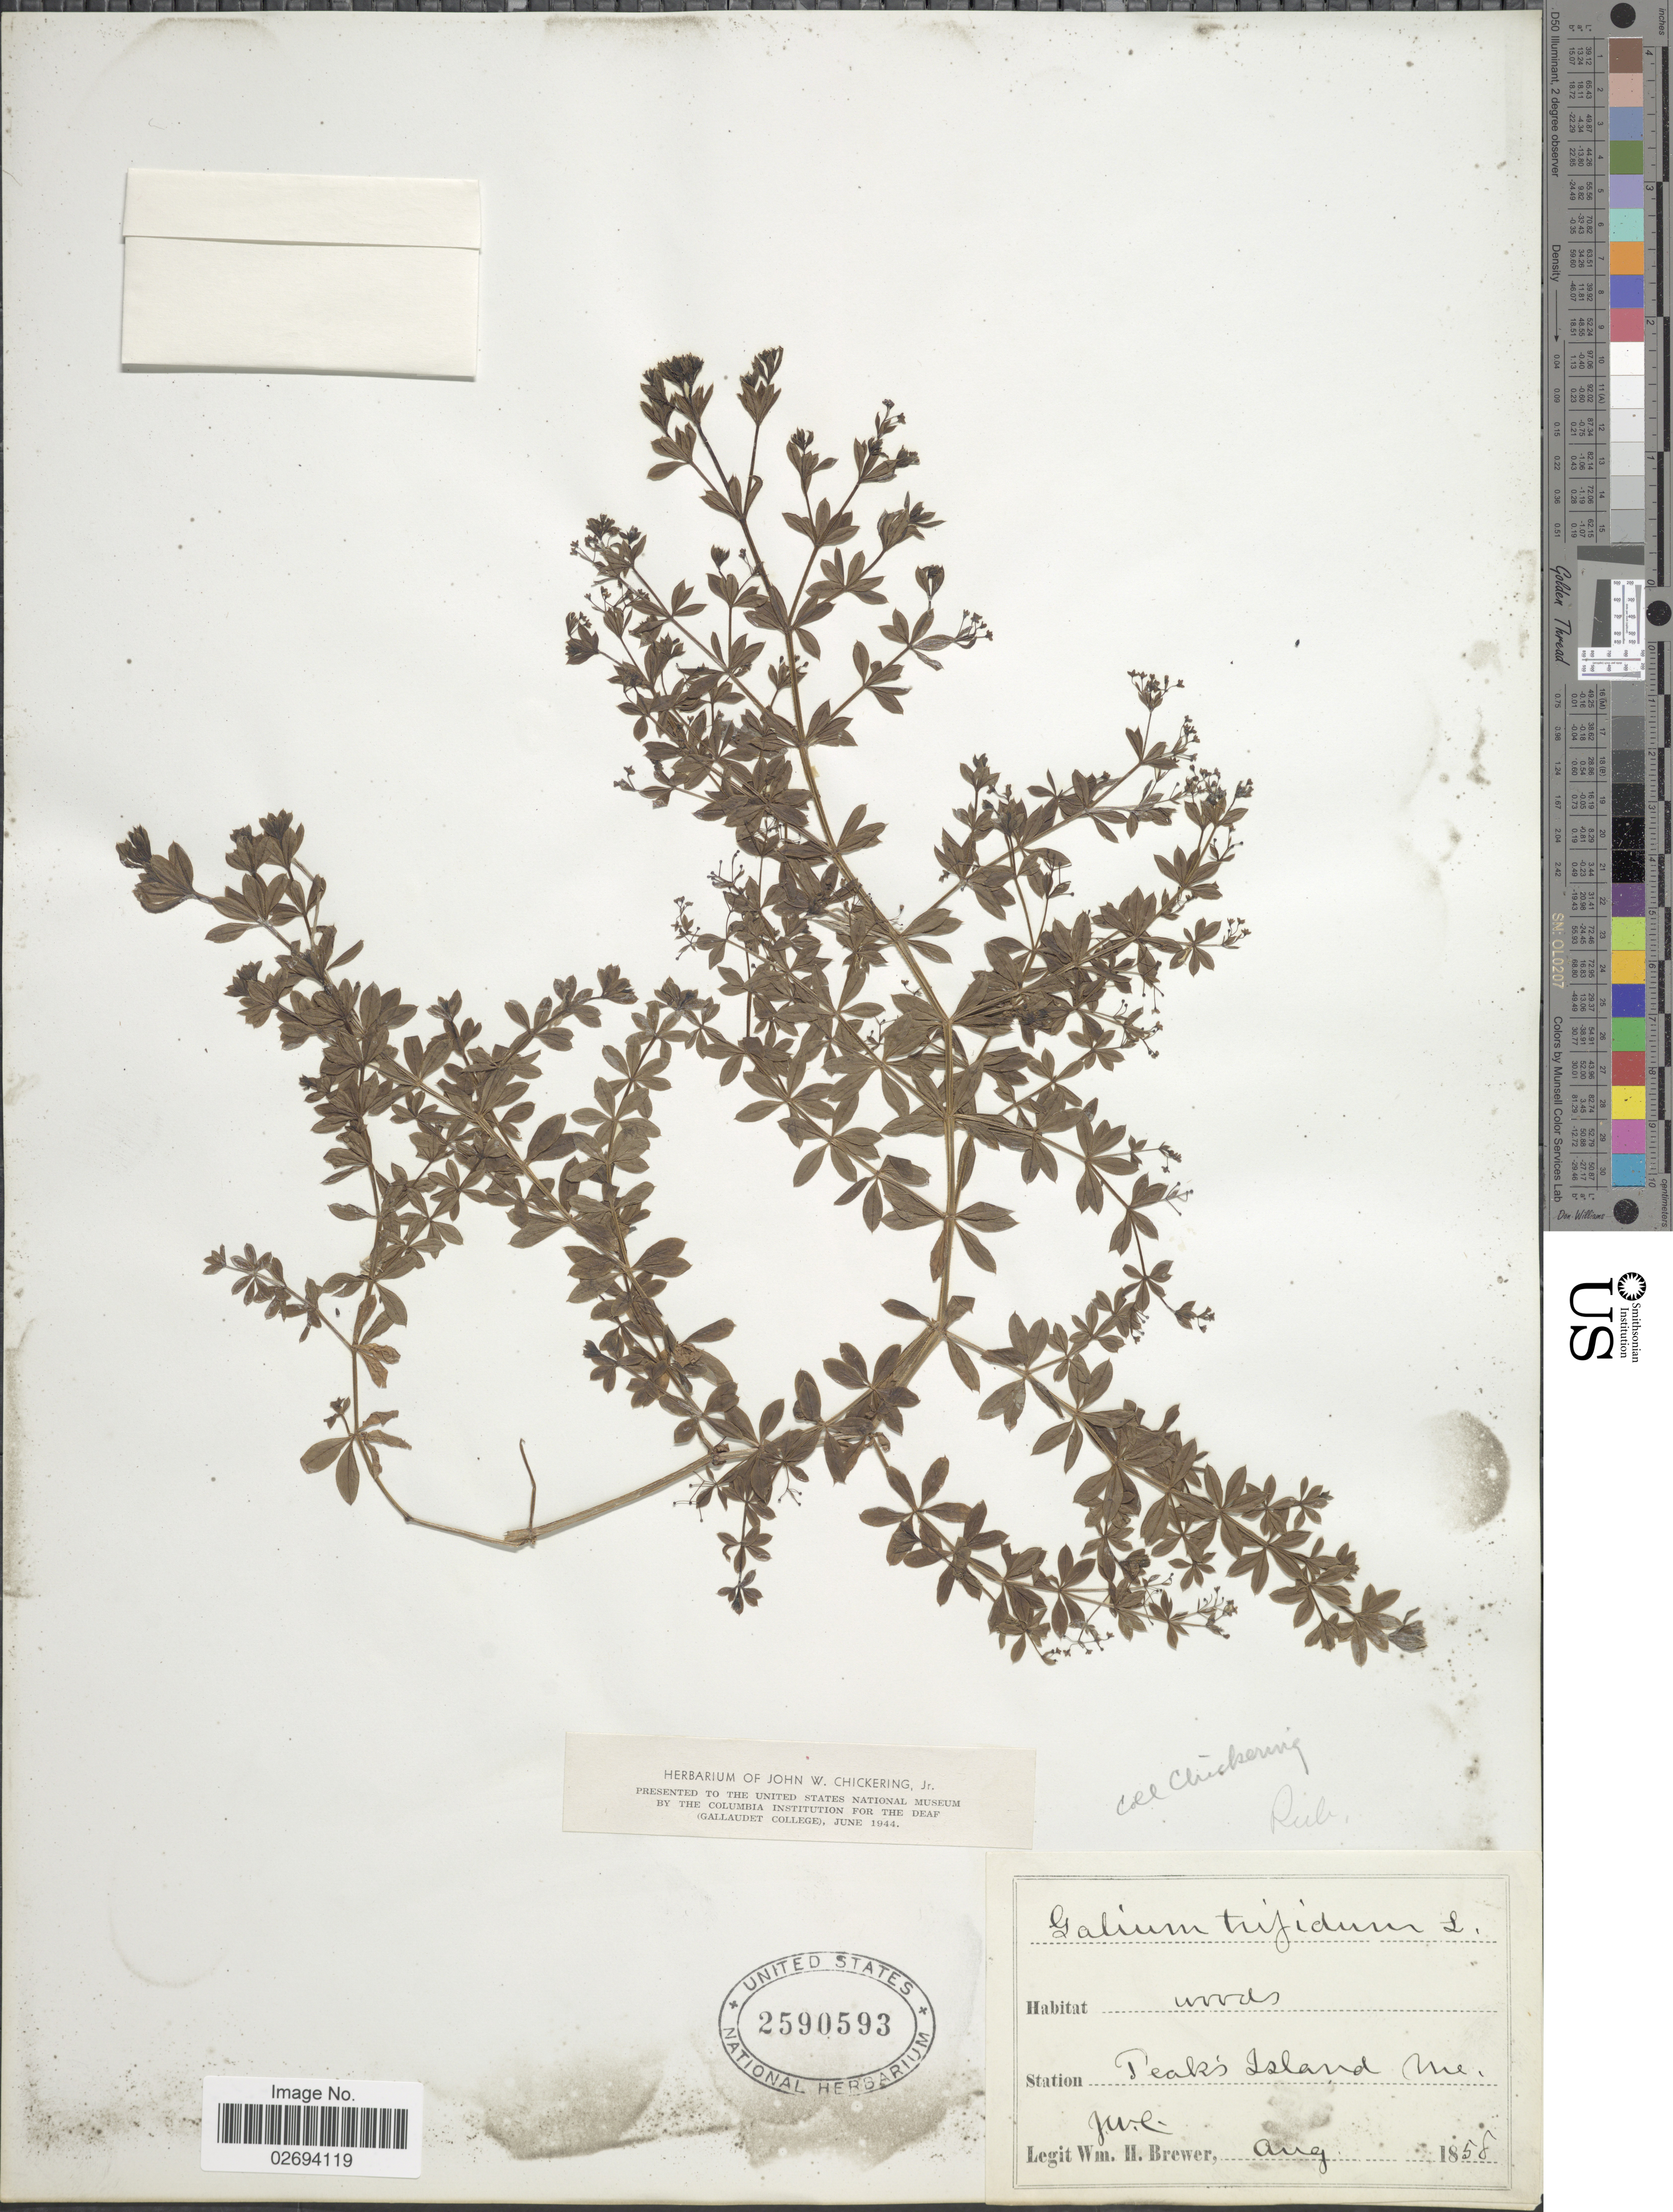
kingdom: Plantae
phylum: Tracheophyta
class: Magnoliopsida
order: Gentianales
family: Rubiaceae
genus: Galium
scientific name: Galium trifidum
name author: L.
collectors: W. H. Brewer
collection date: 1858-06/1858-08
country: United States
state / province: Maine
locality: Peak's Island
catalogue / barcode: US 2590593